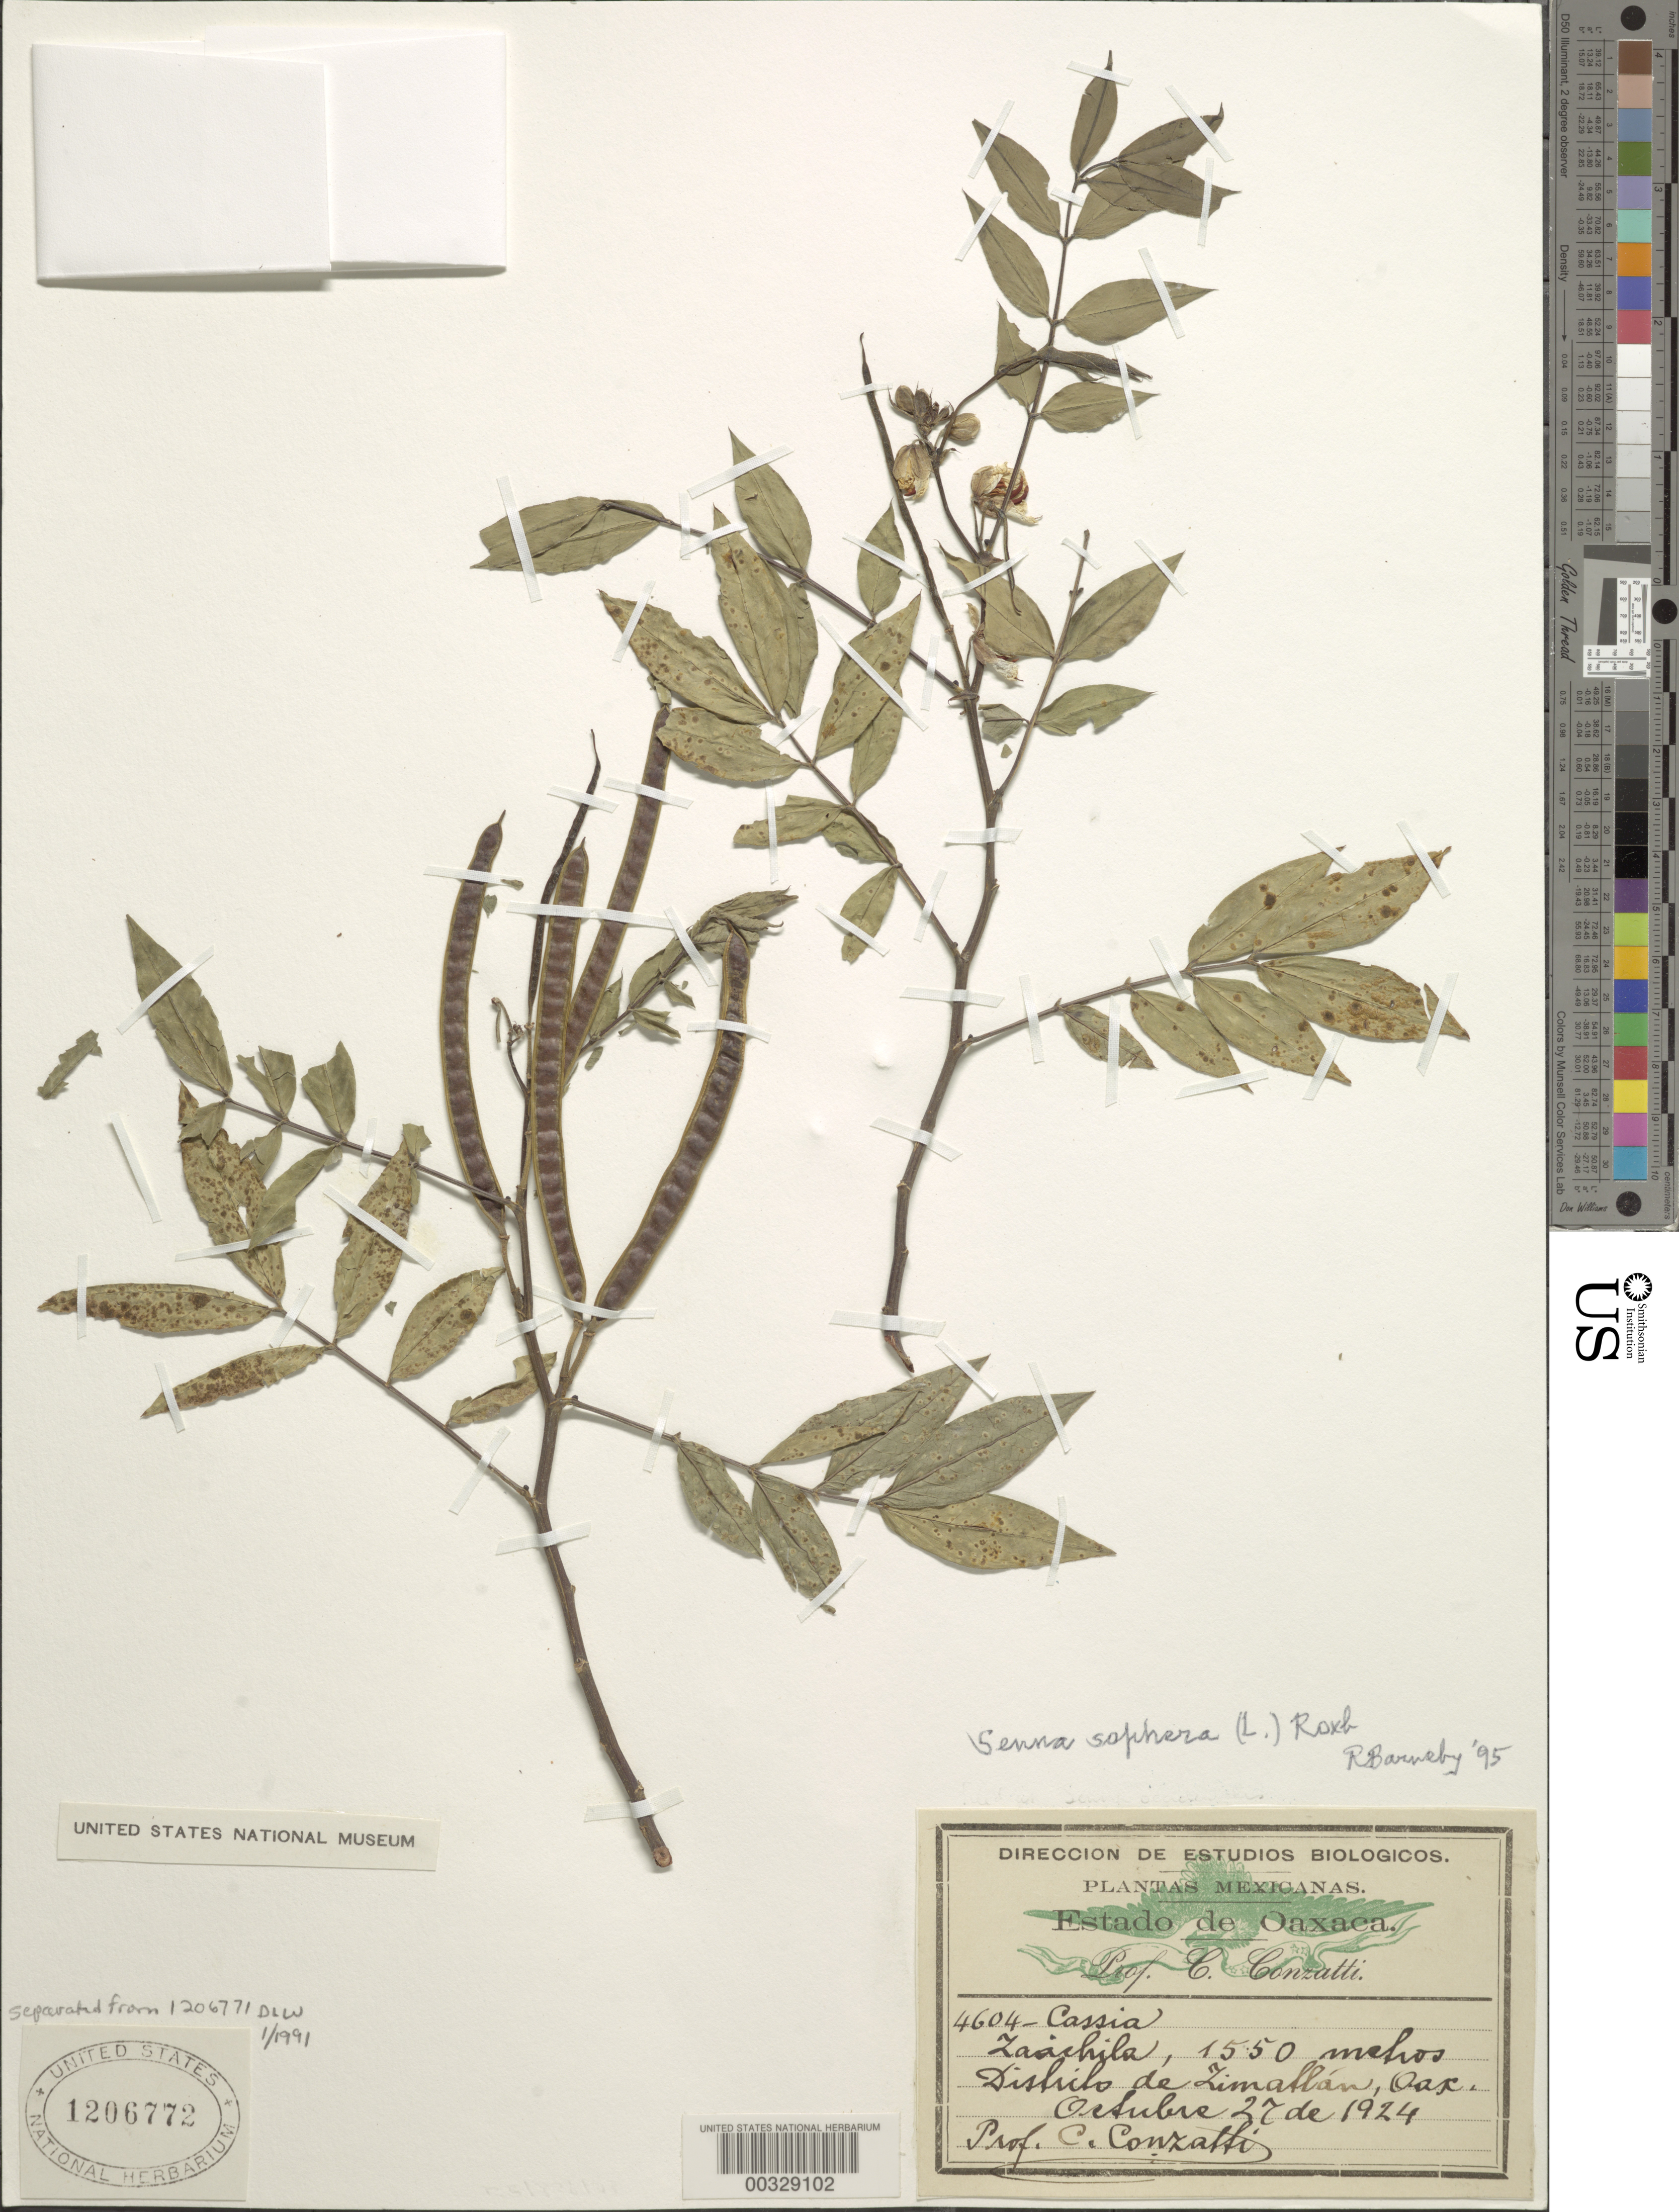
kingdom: Plantae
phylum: Tracheophyta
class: Magnoliopsida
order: Fabales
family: Fabaceae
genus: Senna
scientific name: Senna sophera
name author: (L.) Roxb.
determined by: Barneby, Rupert C., (NY)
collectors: C. Conzatti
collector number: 4604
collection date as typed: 27 Oct 1924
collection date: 1924-10-27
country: Mexico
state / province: Oaxaca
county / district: Zimatlan De Alvarez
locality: Zaichila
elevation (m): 1550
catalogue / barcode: US 1206772